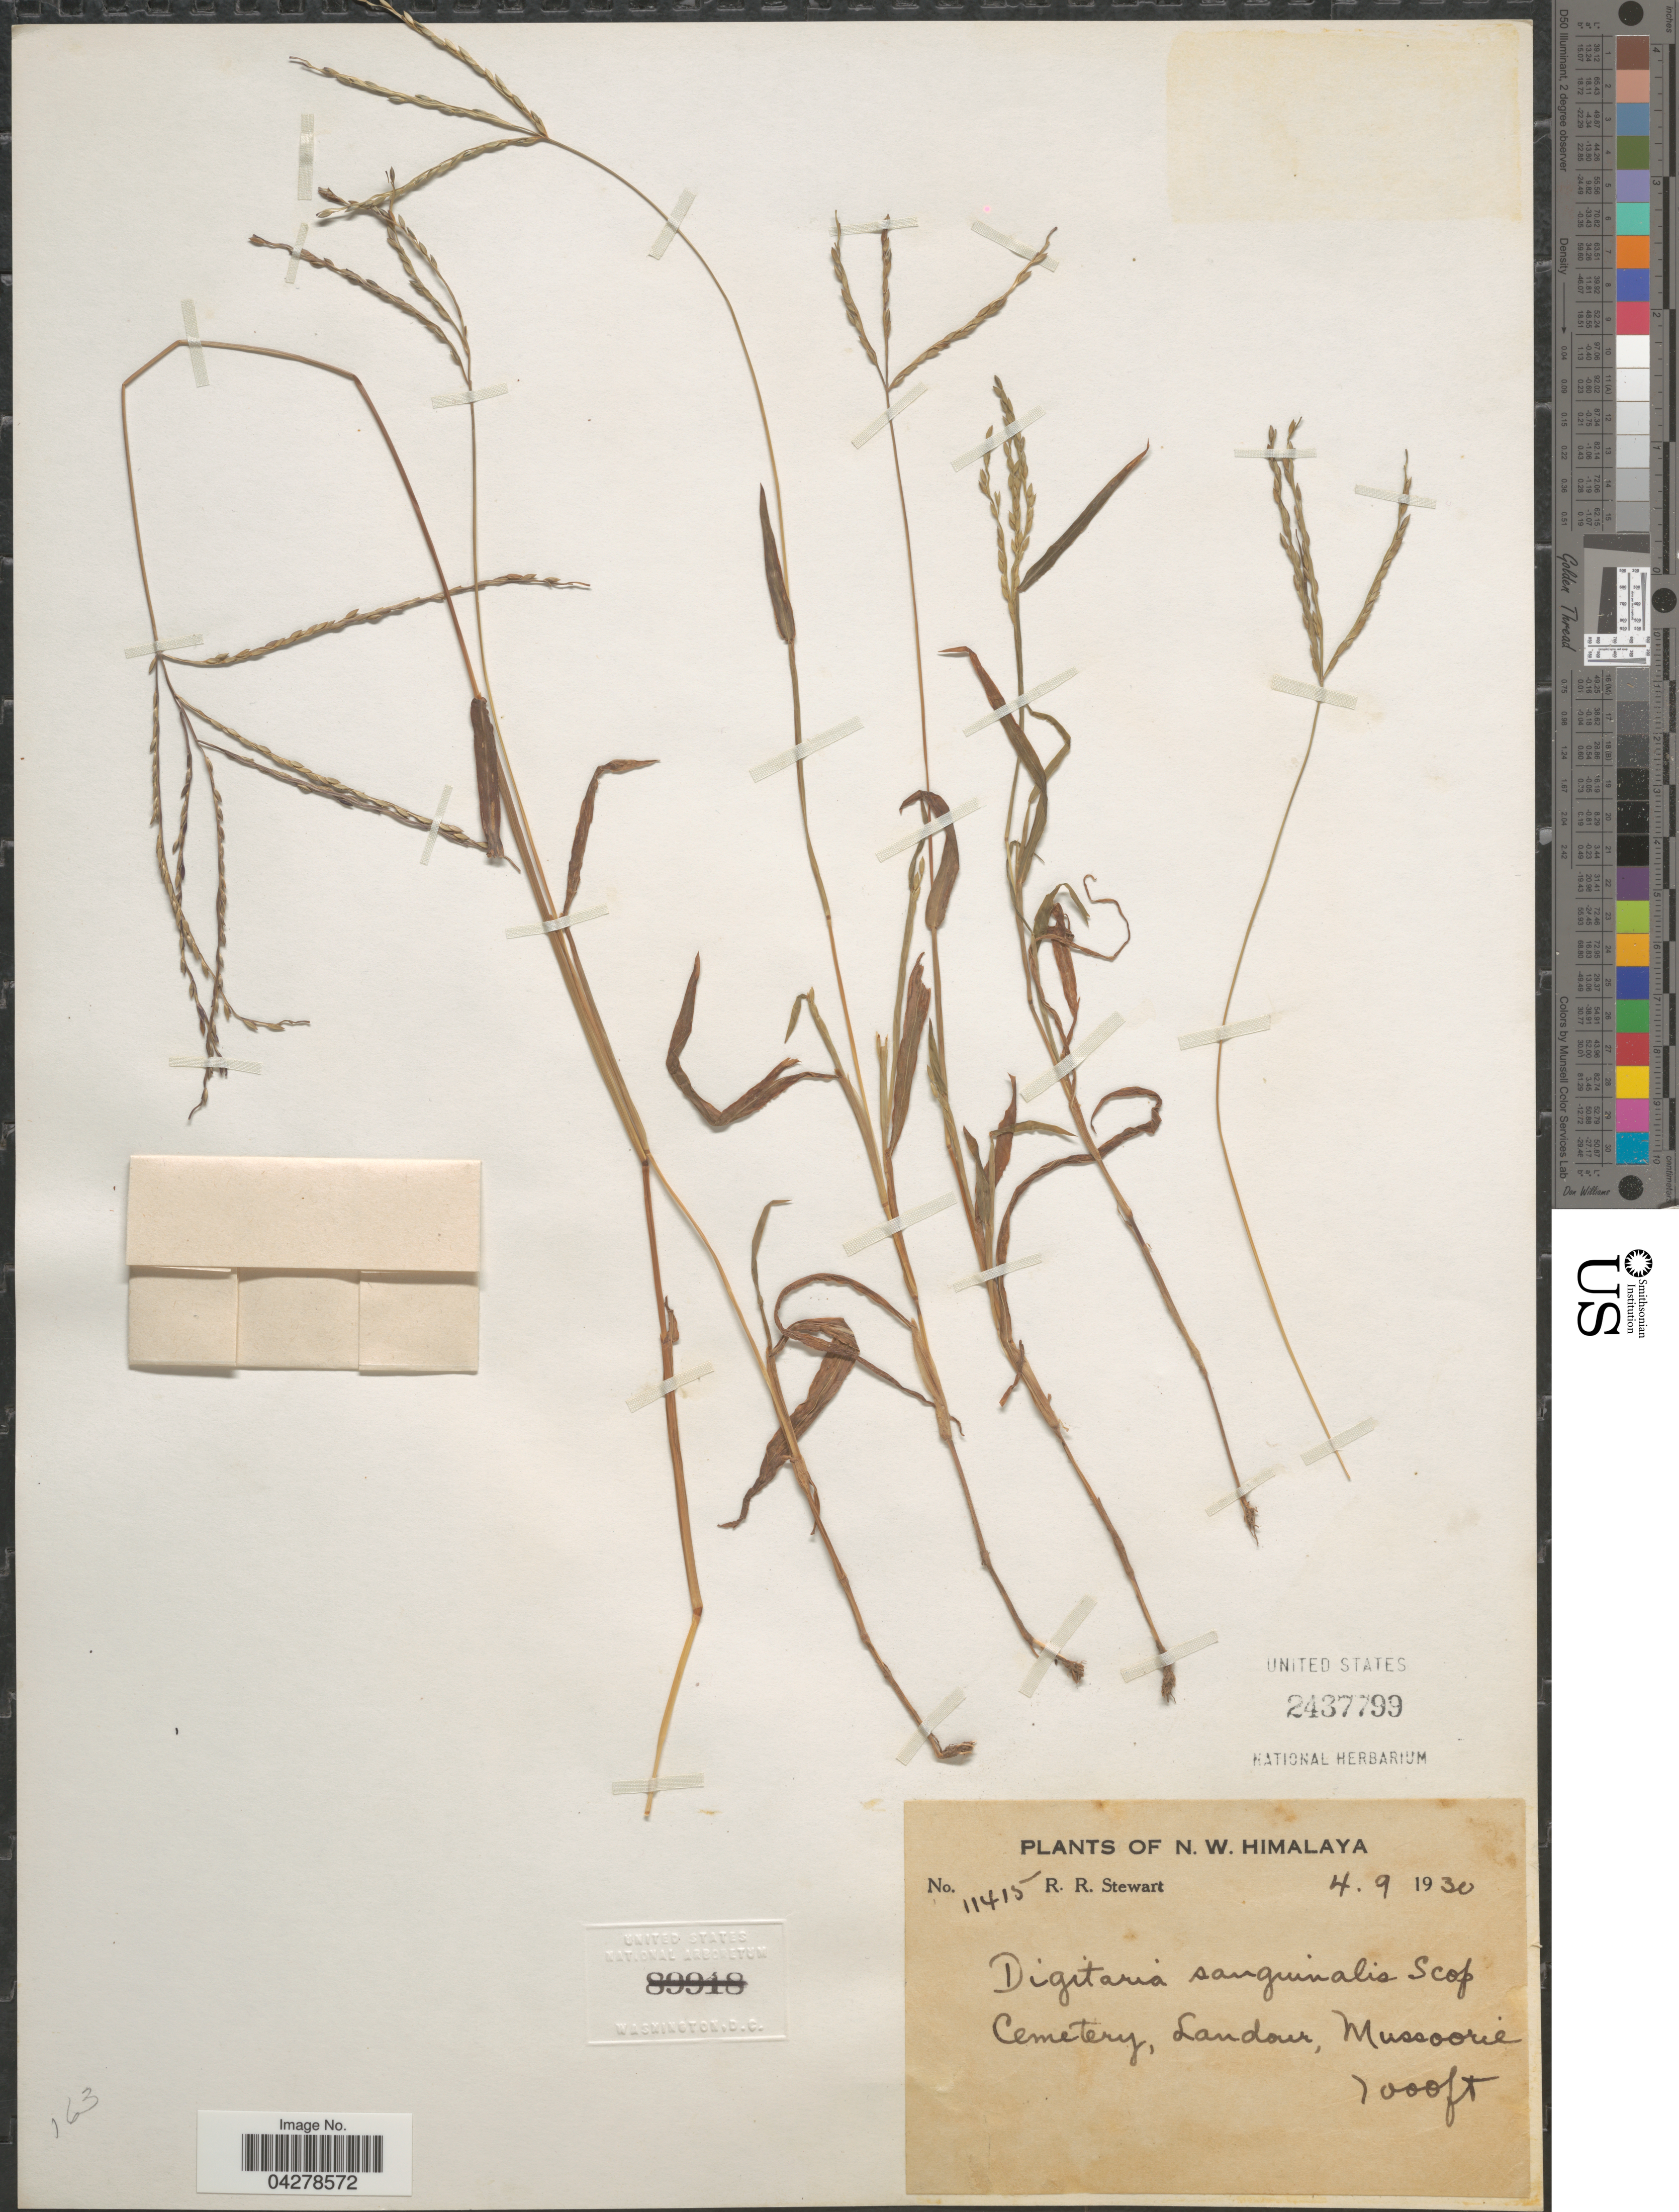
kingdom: Plantae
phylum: Tracheophyta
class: Liliopsida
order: Poales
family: Poaceae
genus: Digitaria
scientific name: Digitaria sanguinalis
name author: (L.) Scop.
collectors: R. Stewart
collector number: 11415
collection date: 1930-09-04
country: India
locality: N.W. Himalaya. Cemetery, Landour, Mussoorie.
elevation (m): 2134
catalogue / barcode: US 2437799